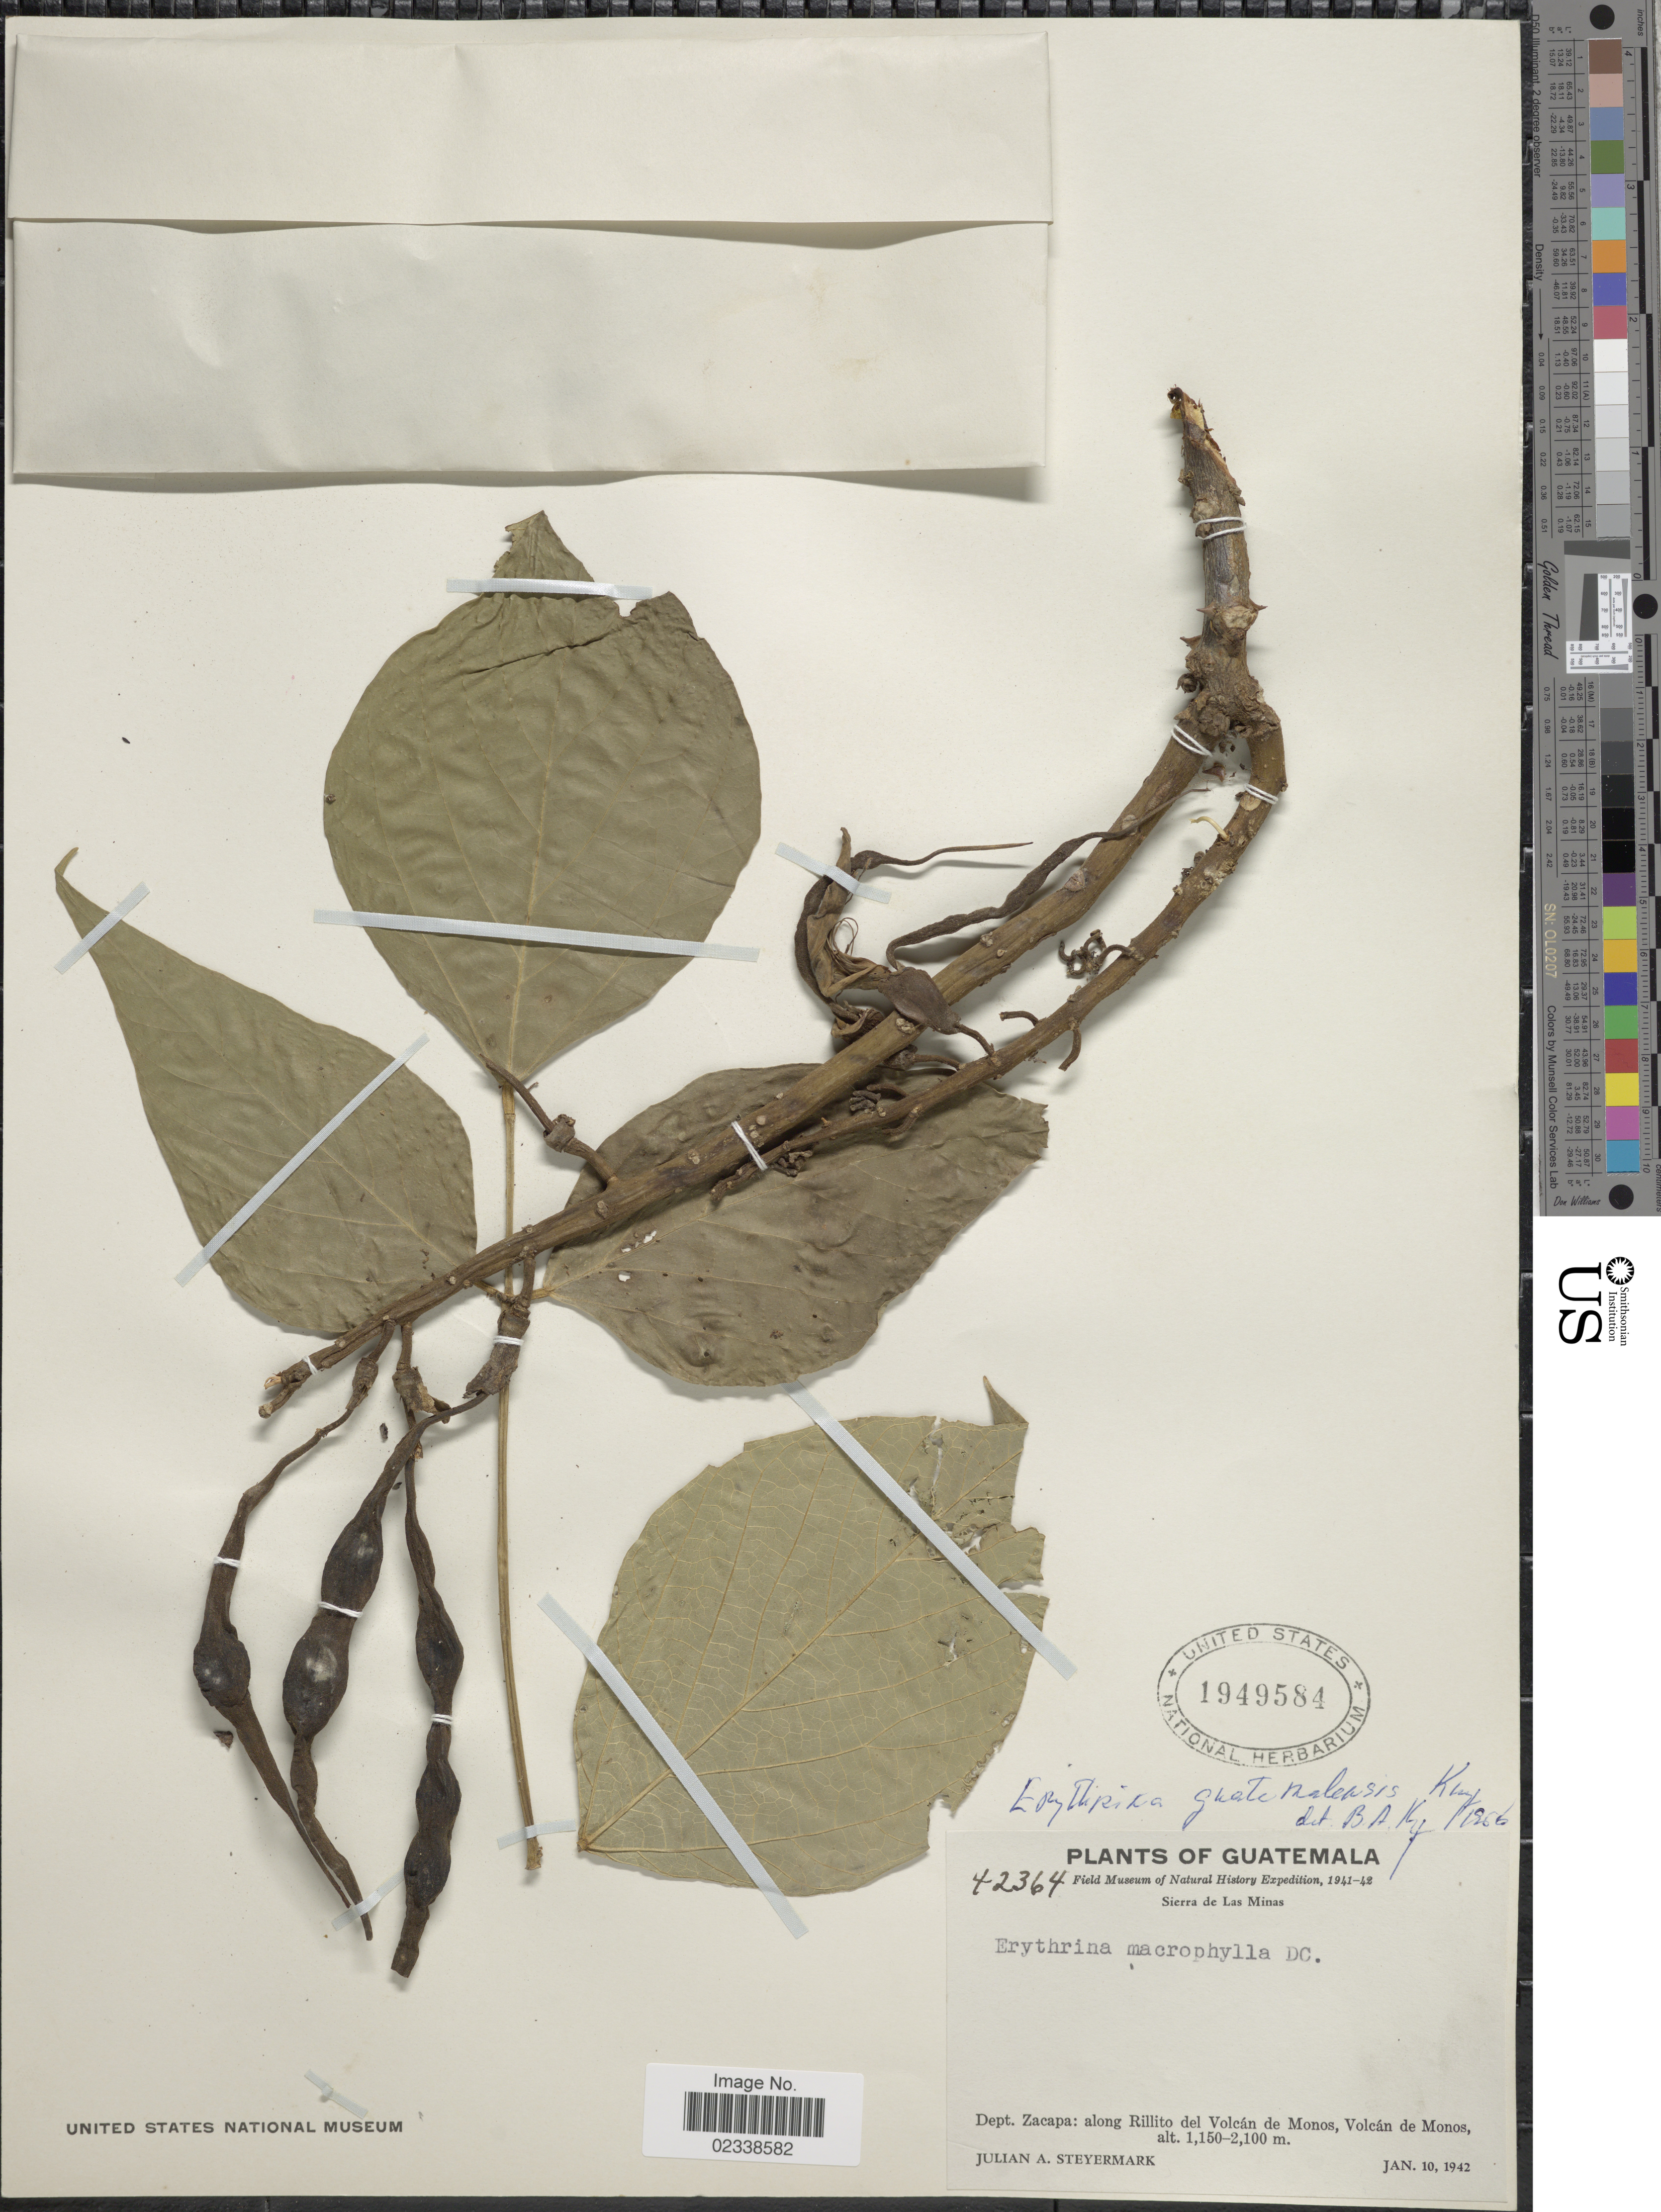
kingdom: Plantae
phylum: Tracheophyta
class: Magnoliopsida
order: Fabales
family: Fabaceae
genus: Erythrina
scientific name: Erythrina guatemalensis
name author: Krukoff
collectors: J. Steyermark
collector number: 42364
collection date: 1942-01-10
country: Guatemala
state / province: Zacapa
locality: Sierra de Las Minas, along Rillito del Volcan de Monos, Volcan de Monos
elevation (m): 1150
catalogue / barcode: US 1949584